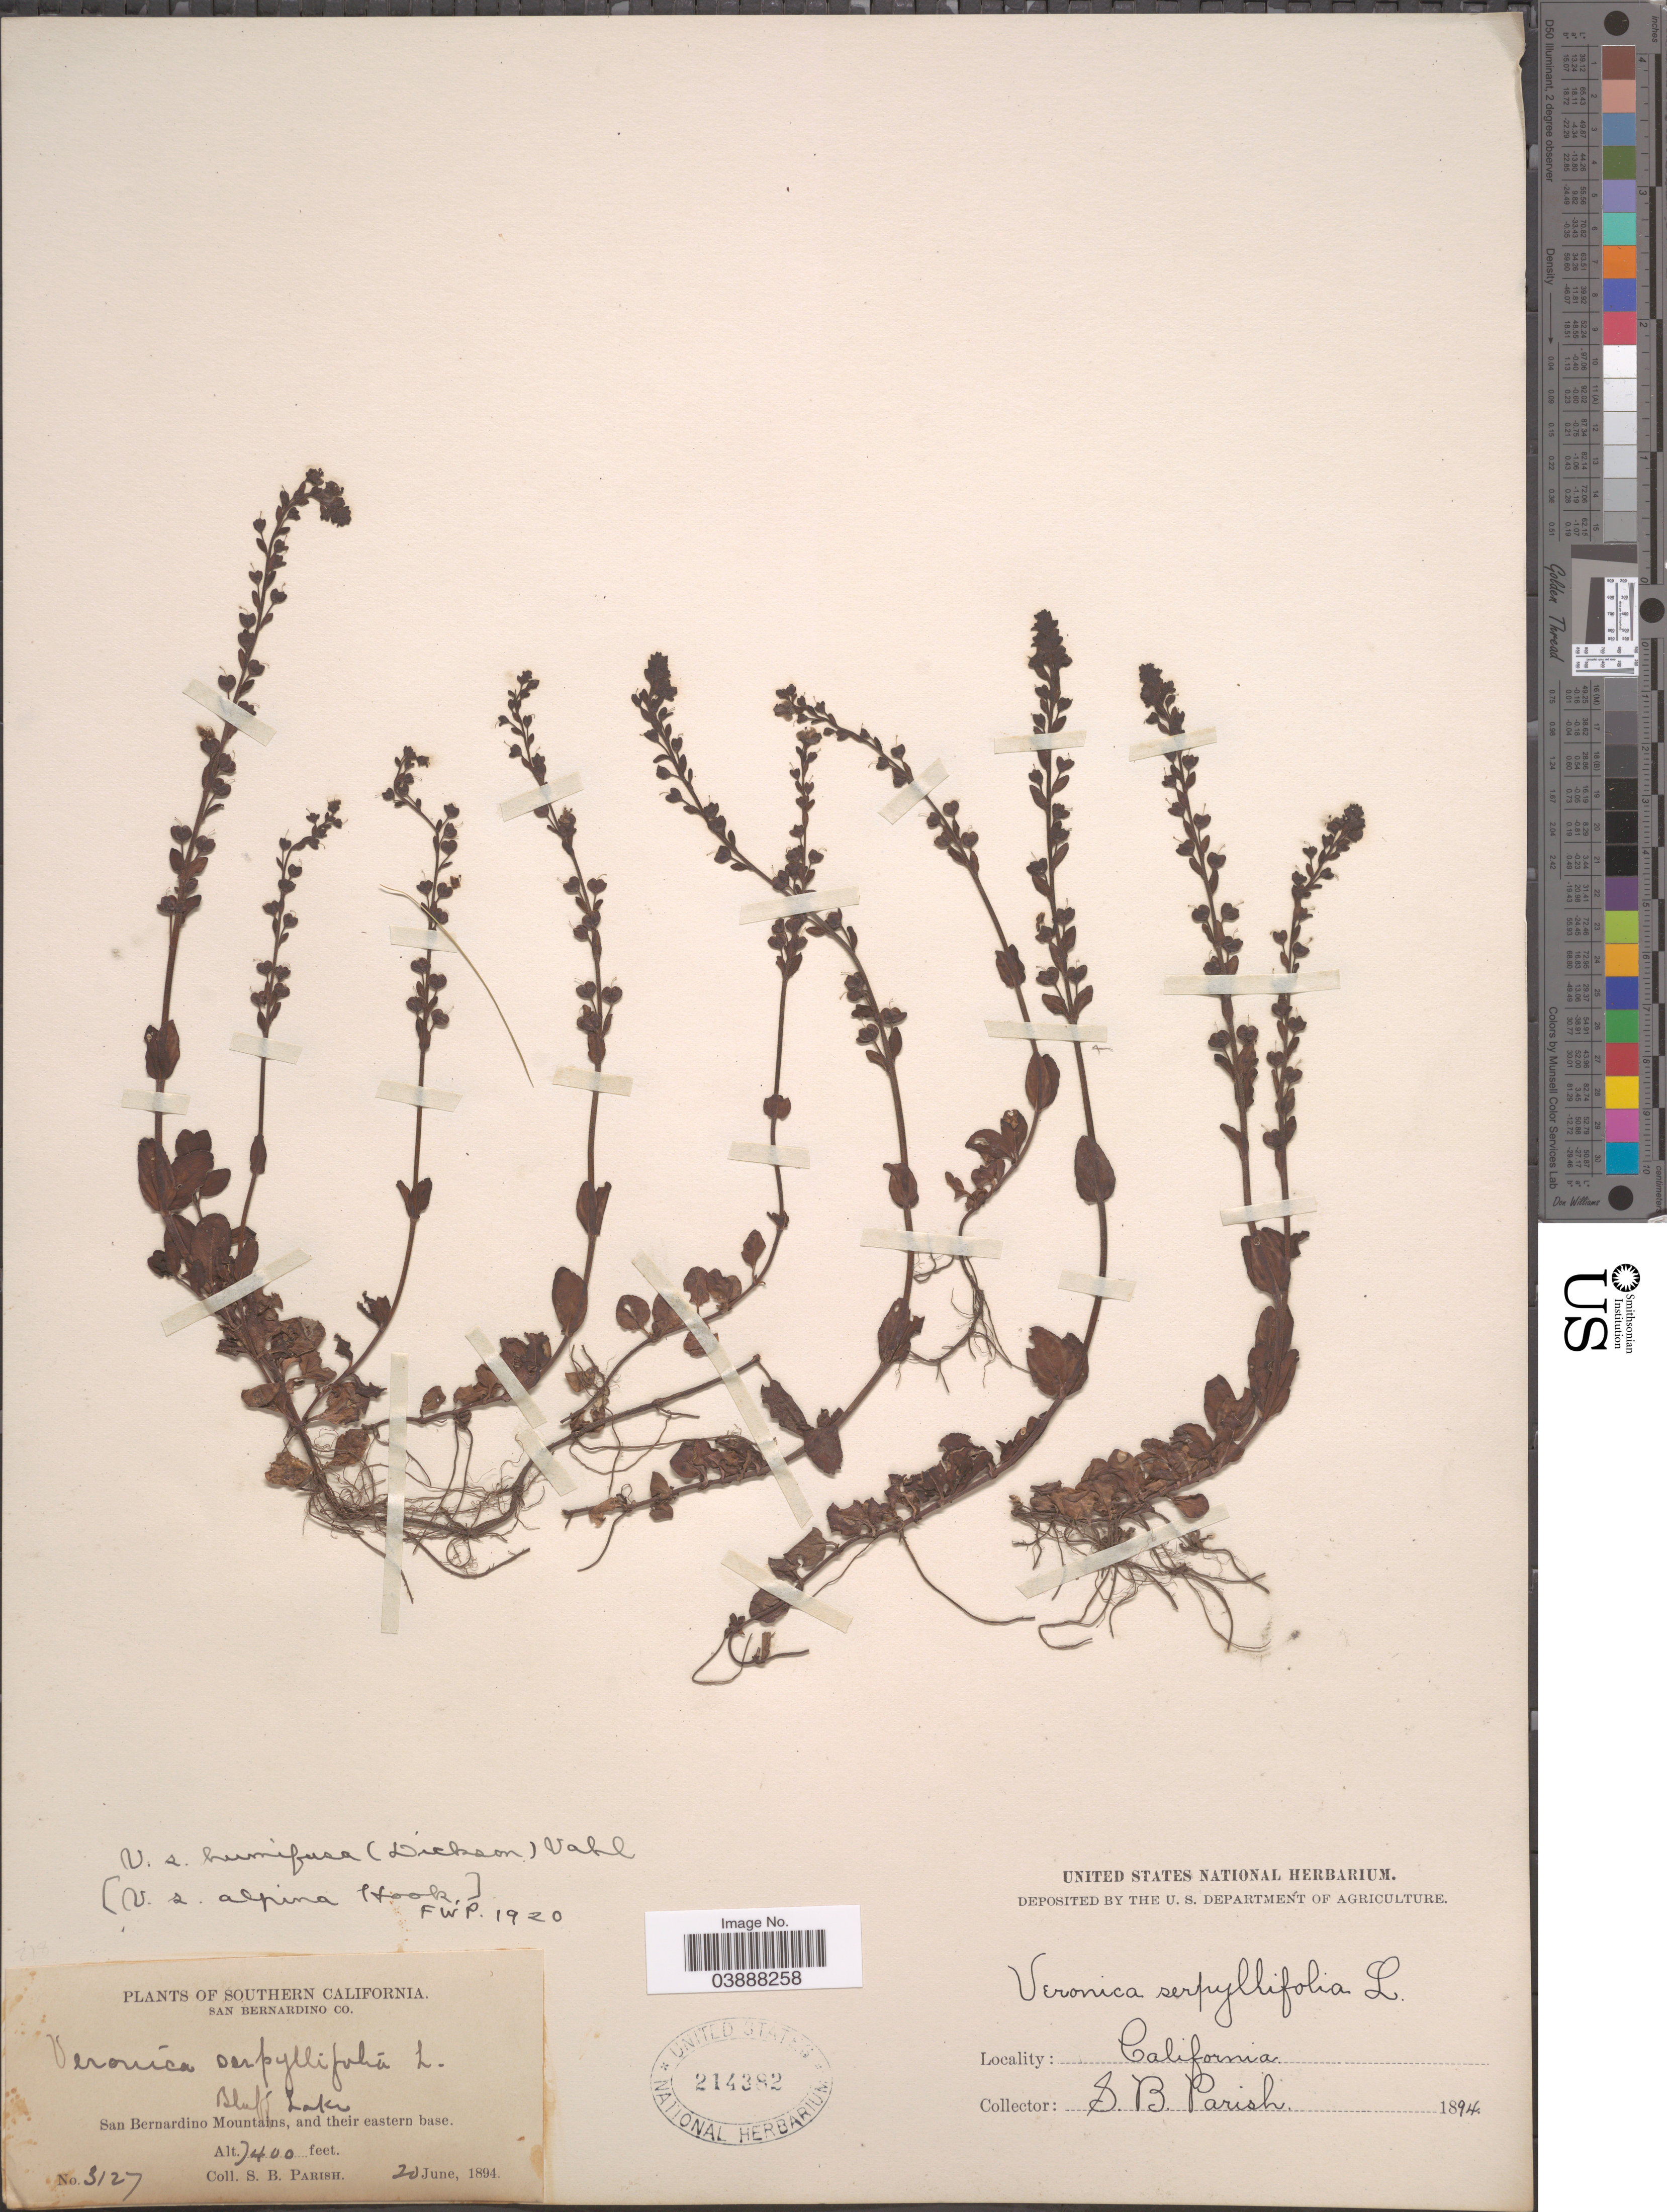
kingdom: Plantae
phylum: Tracheophyta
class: Magnoliopsida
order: Lamiales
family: Plantaginaceae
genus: Veronica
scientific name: Veronica serpyllifolia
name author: L.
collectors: S. B. Parish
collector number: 3127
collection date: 1894-06-20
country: United States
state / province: California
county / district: San Bernardino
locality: Southern California. San Bernardino Co. Bluff Lake, San Bernardino Mountains, and their eastern base.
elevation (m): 2256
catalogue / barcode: US 214382